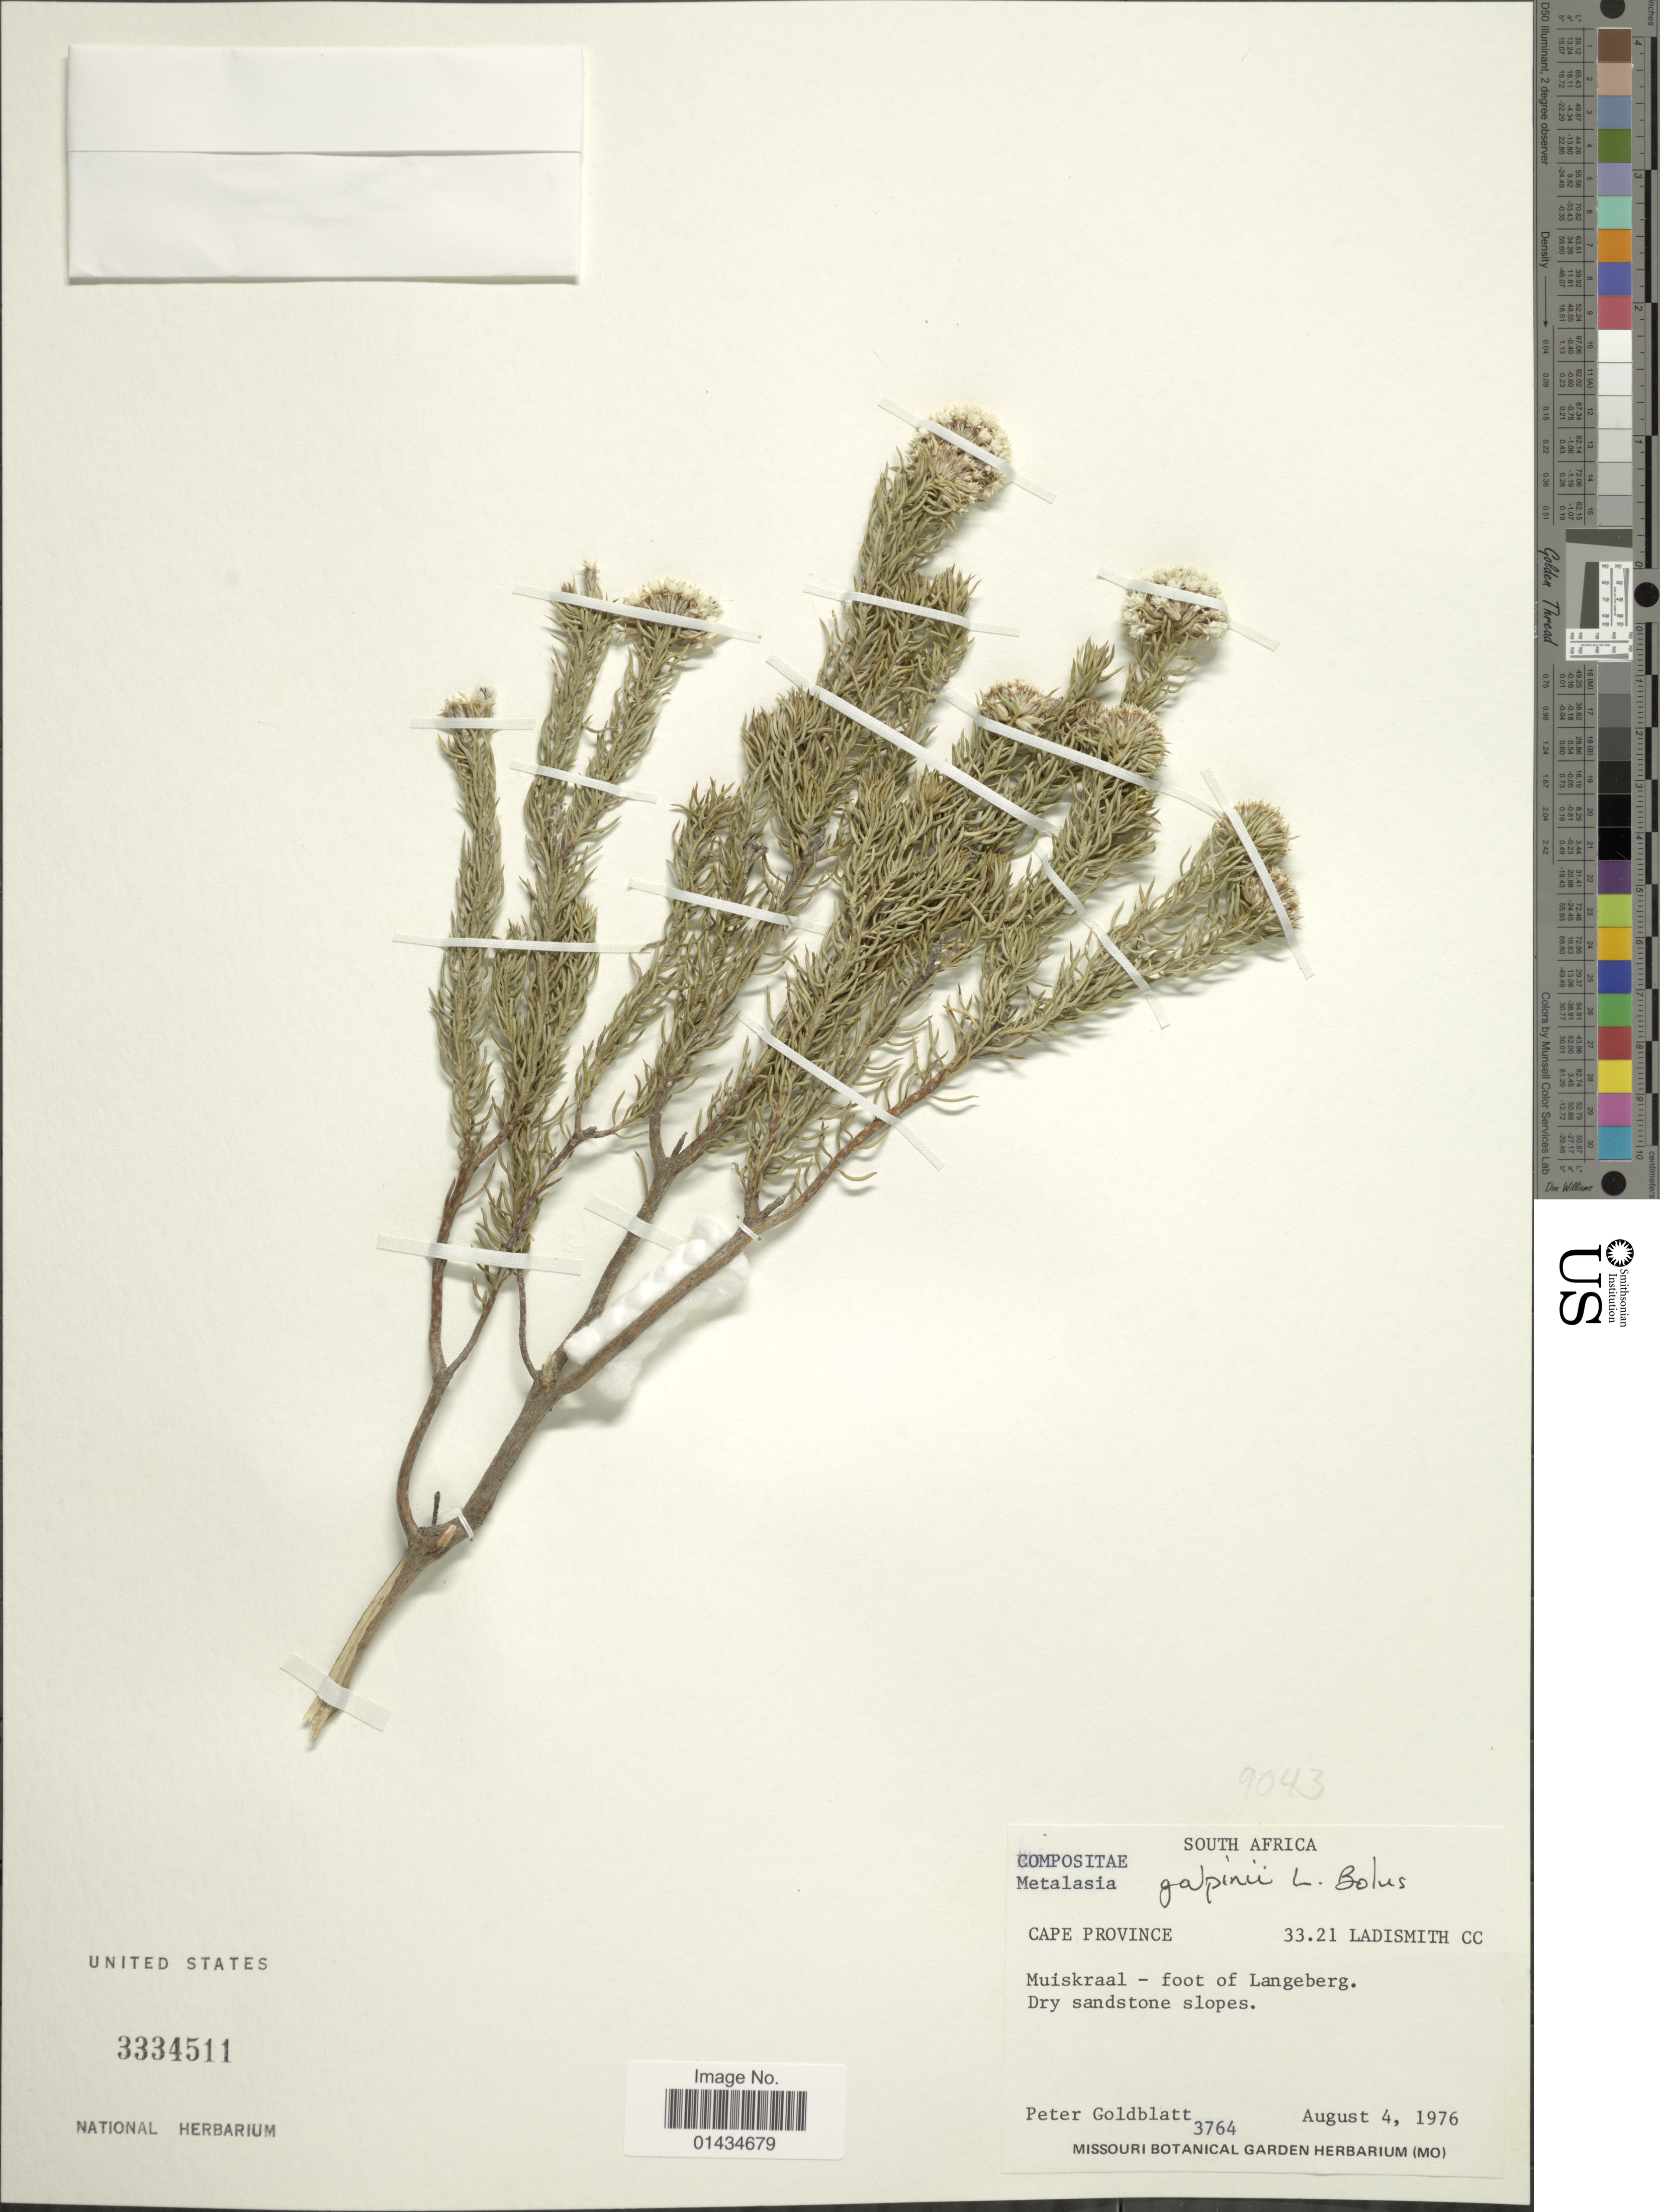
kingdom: Plantae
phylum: Tracheophyta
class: Magnoliopsida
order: Asterales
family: Asteraceae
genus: Metalasia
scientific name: Metalasia galpinii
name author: L. Bolus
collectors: P. Goldblatt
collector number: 3764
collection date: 1976-08-04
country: South Africa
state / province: Western Cape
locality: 33.21 Ladismith CC., Muiskraal, foot at Langebergm dry sandstone slopes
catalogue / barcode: US 3334511